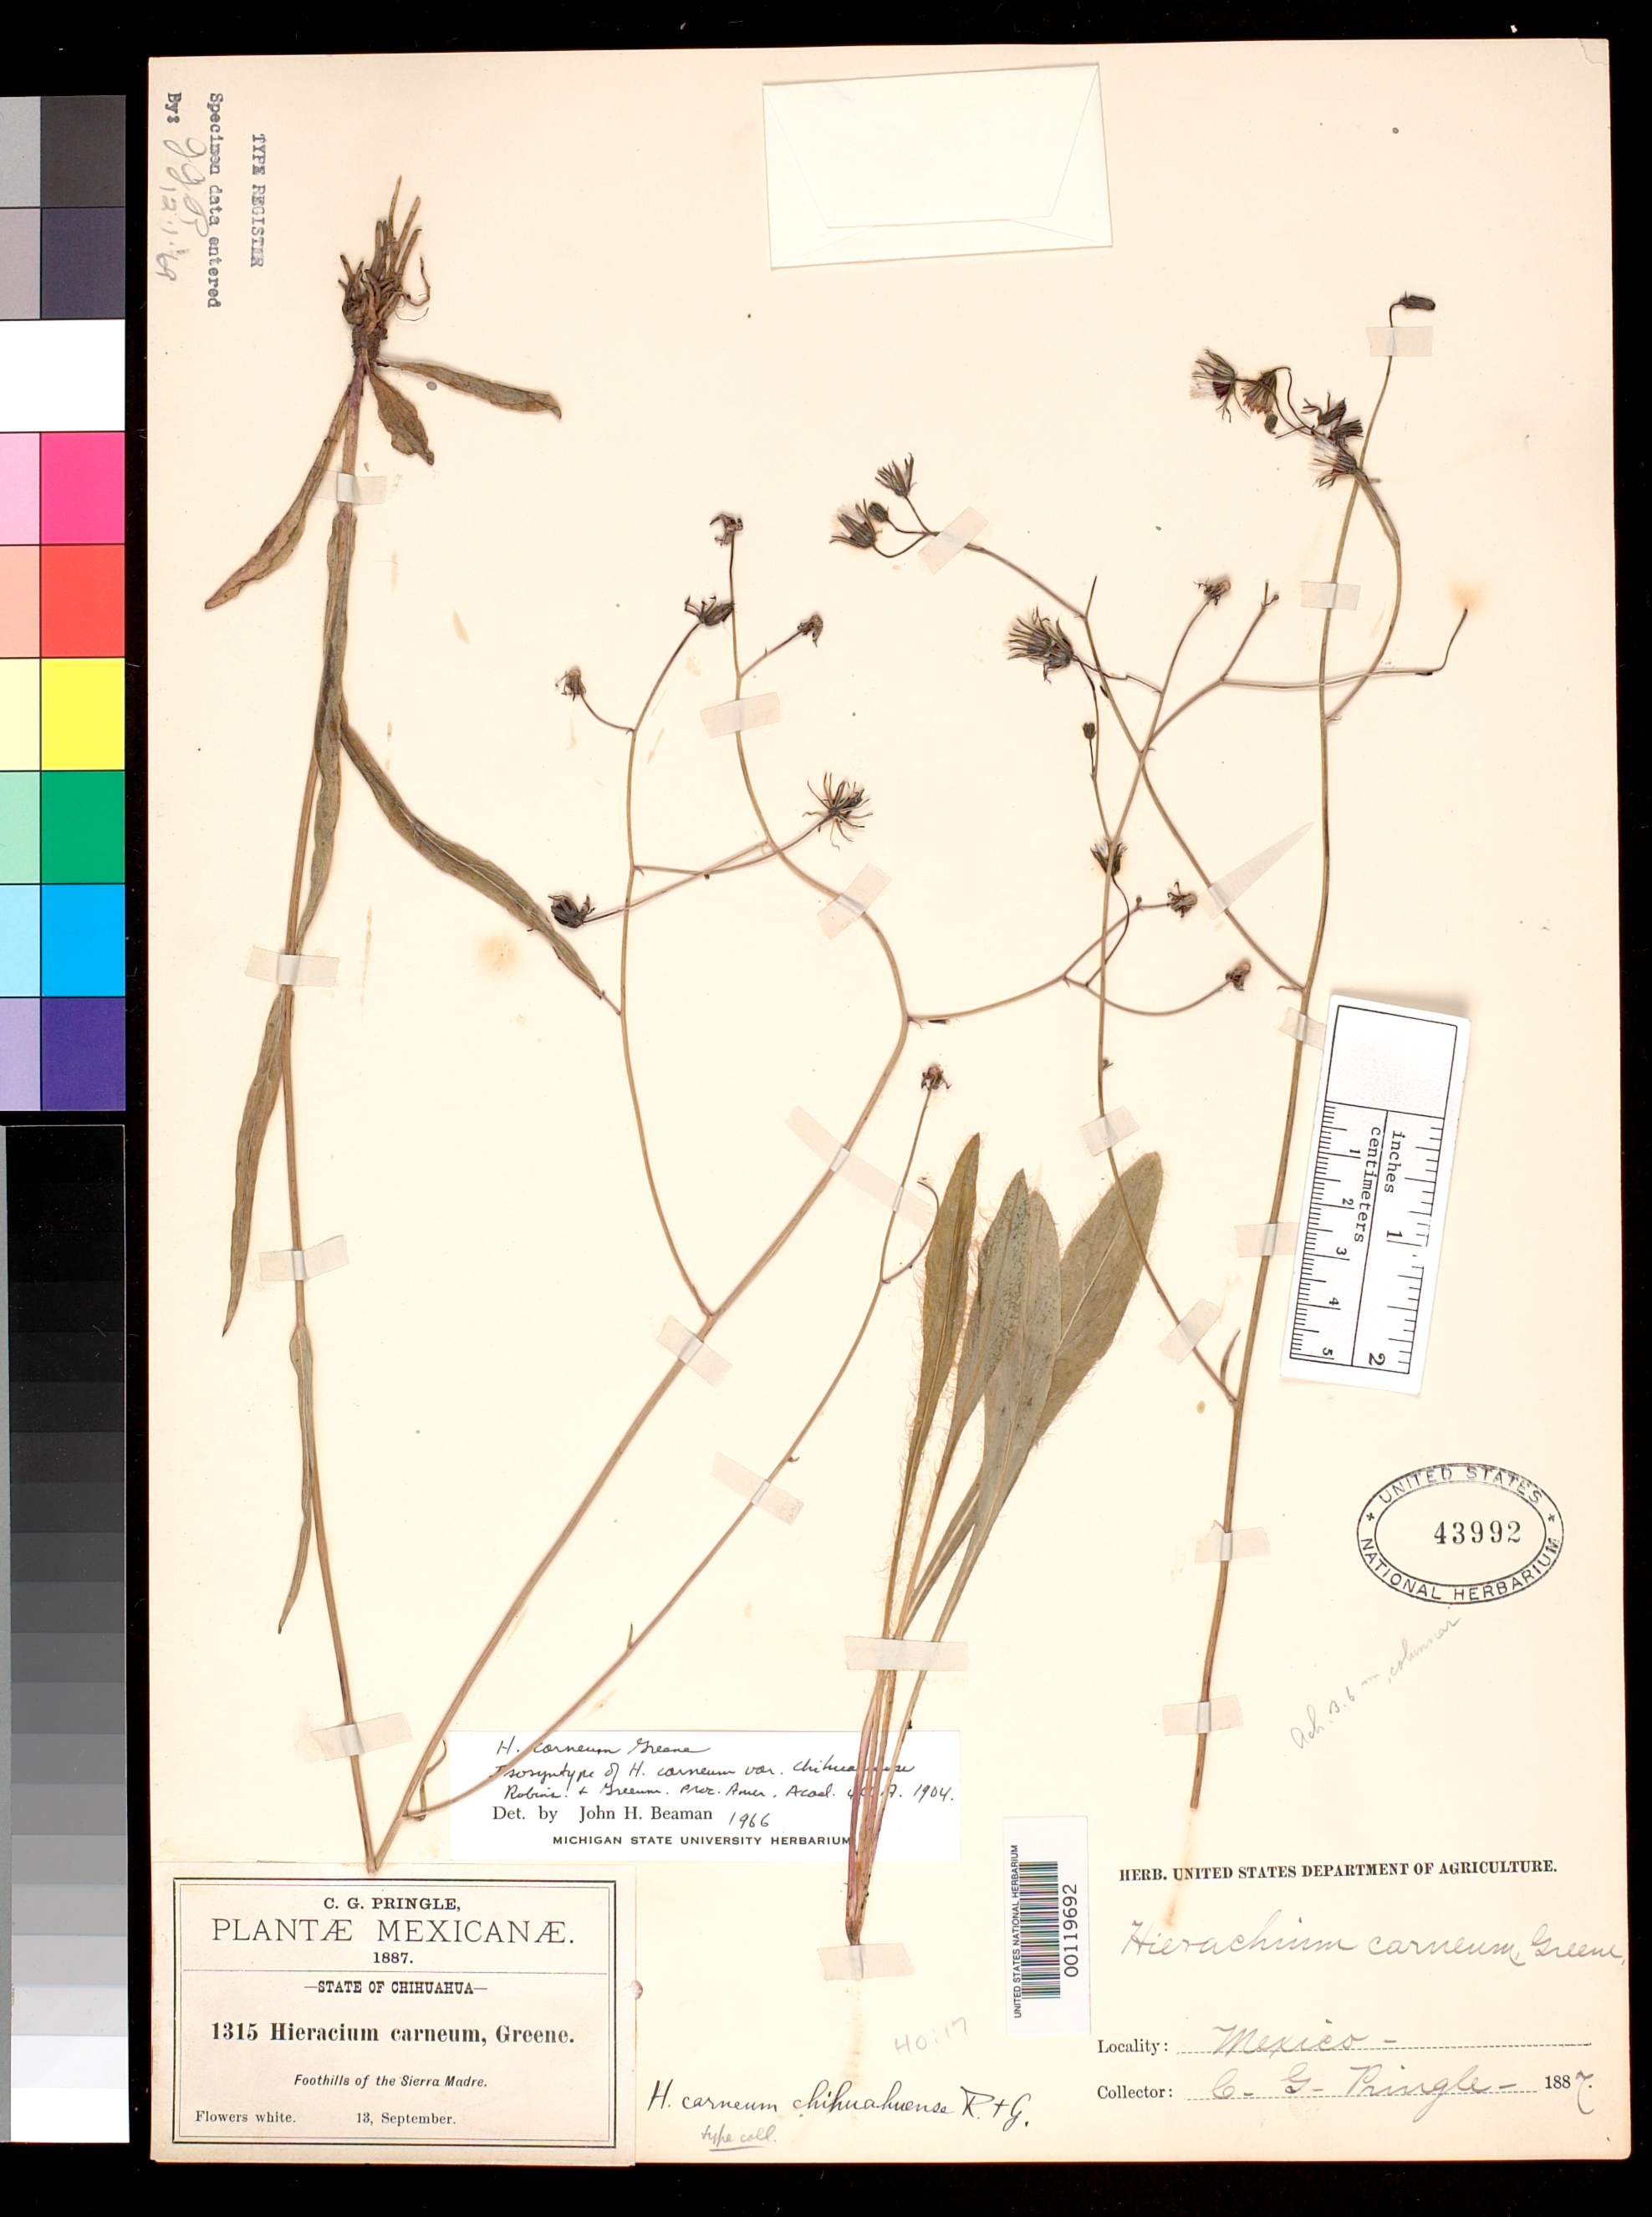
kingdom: Plantae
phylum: Tracheophyta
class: Magnoliopsida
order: Asterales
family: Asteraceae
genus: Hieracium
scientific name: Hieracium carneum var. chihuahuense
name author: B.L. Rob. & Greenm.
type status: Syntype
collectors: E. W. Nelson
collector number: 6192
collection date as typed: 13 Sep 1887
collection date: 1887-09-13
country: Mexico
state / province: Chihuahua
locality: Colonia Garcia.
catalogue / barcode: US 43992